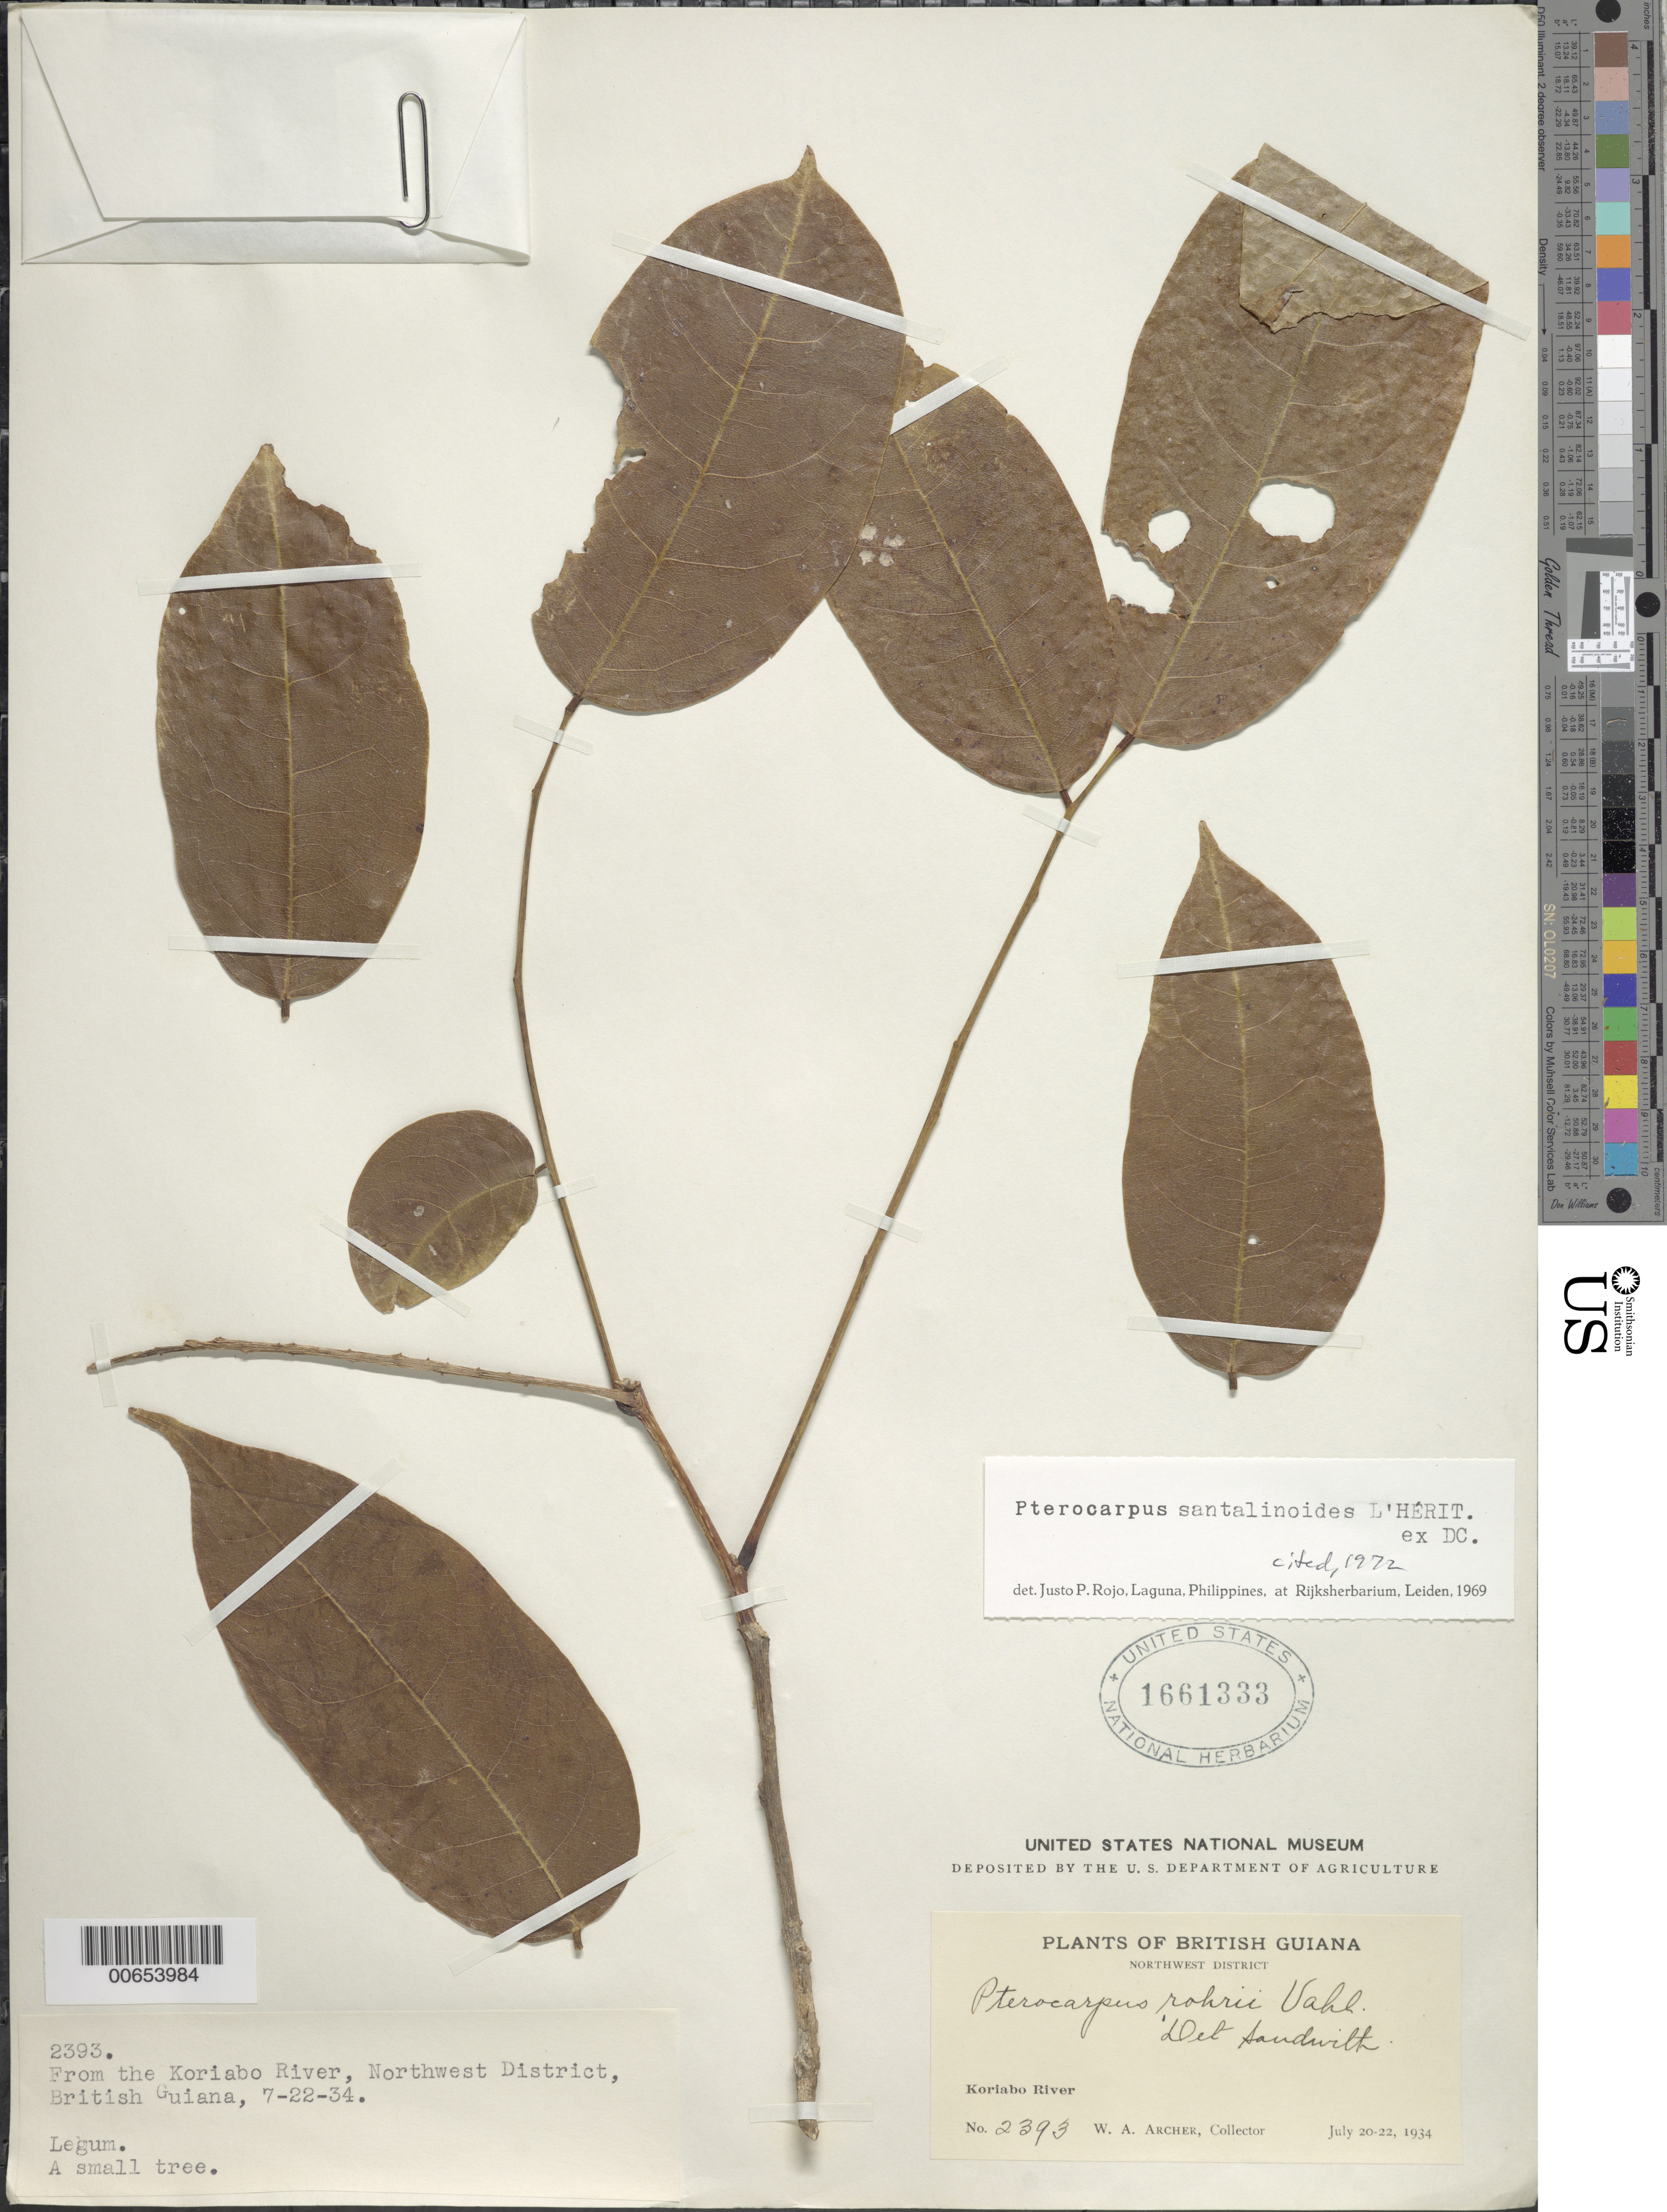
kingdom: Plantae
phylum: Tracheophyta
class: Magnoliopsida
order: Fabales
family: Fabaceae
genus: Pterocarpus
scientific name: Pterocarpus santalinoides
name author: L'Hér. ex DC.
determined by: Rojo, Justo P., (L), Nationaal Herbarium Nederland, Leiden University branch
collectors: W. A. Archer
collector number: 2393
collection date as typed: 20-Jul-34 to 22-Jul-34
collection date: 1934-07-20/1934-07-22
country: Guyana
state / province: Barima-Waini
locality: Koriabo River, NW Dist.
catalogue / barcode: US 1661333